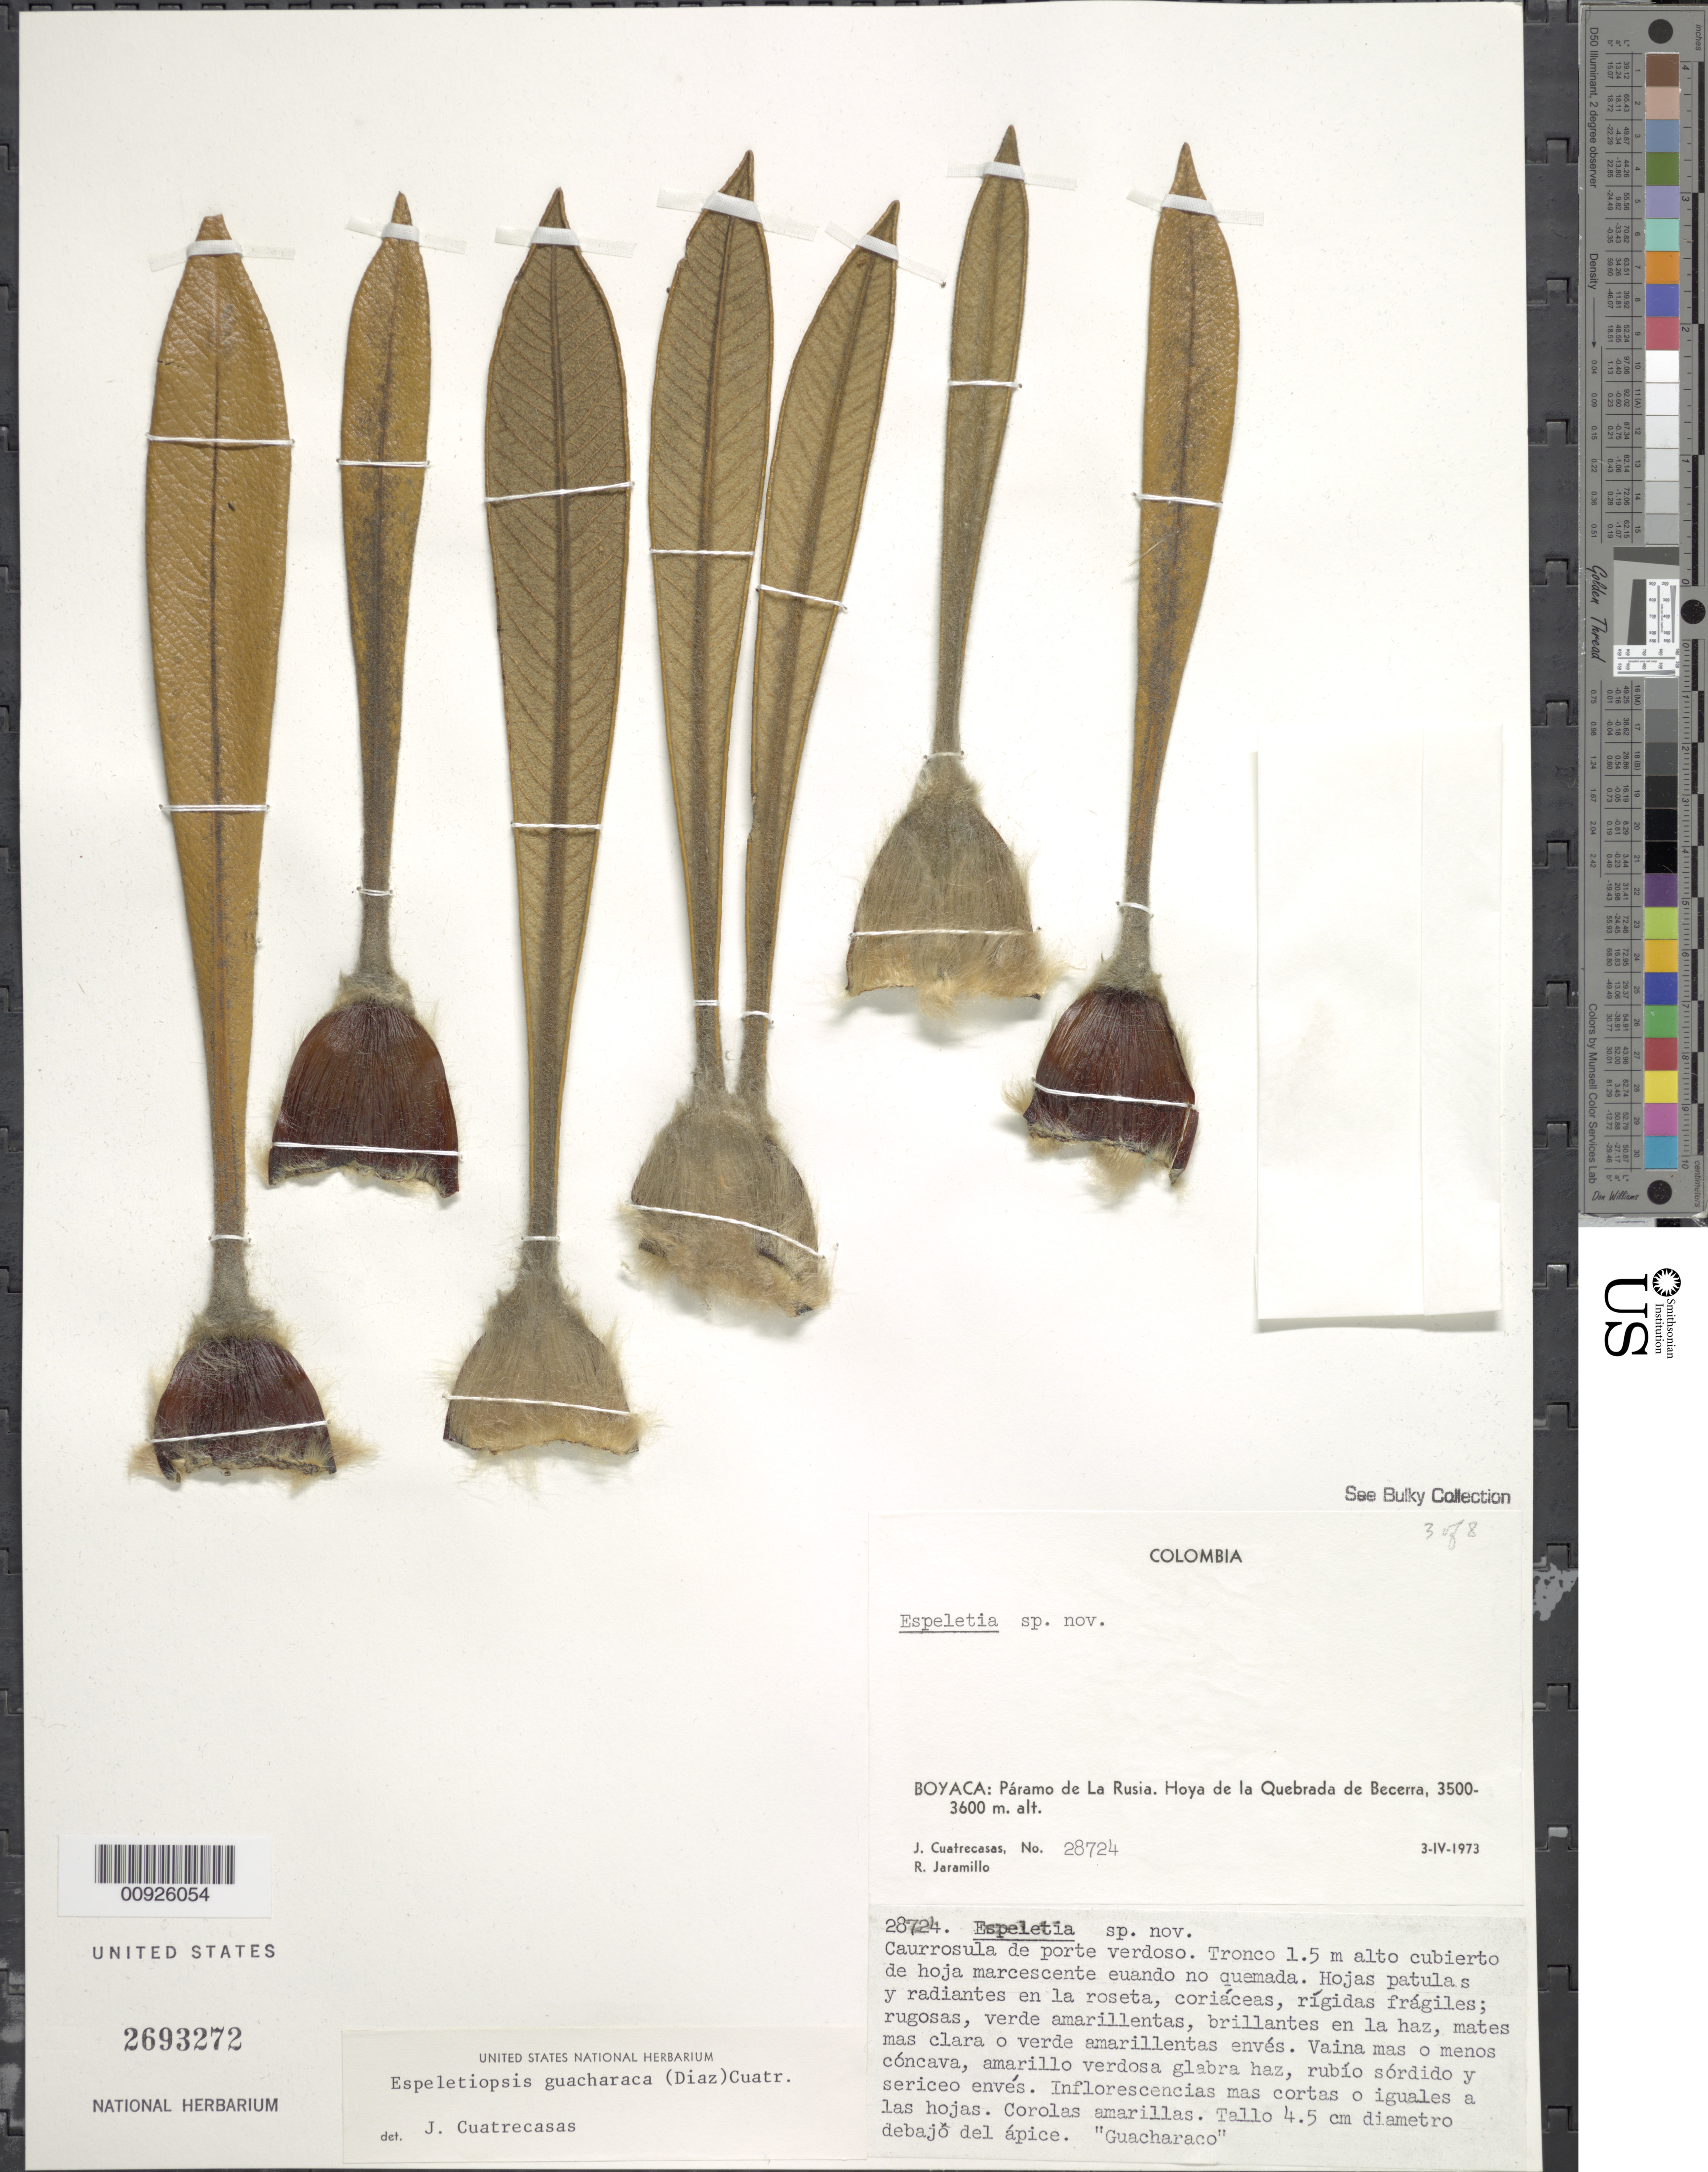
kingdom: Plantae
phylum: Tracheophyta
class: Magnoliopsida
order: Asterales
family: Asteraceae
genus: Espeletiopsis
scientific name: Espeletiopsis jimenez-quesadae var. guacharaca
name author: (S. Díaz) Cuatrec.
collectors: J. Cuatrecasas & R. Jaramillo M.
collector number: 27824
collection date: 1973-04-03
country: Colombia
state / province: Boyacá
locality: Boyacá: Paramo de La Rusia. hoya de la Quebrada de Becerra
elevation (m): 3500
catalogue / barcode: US 2693272